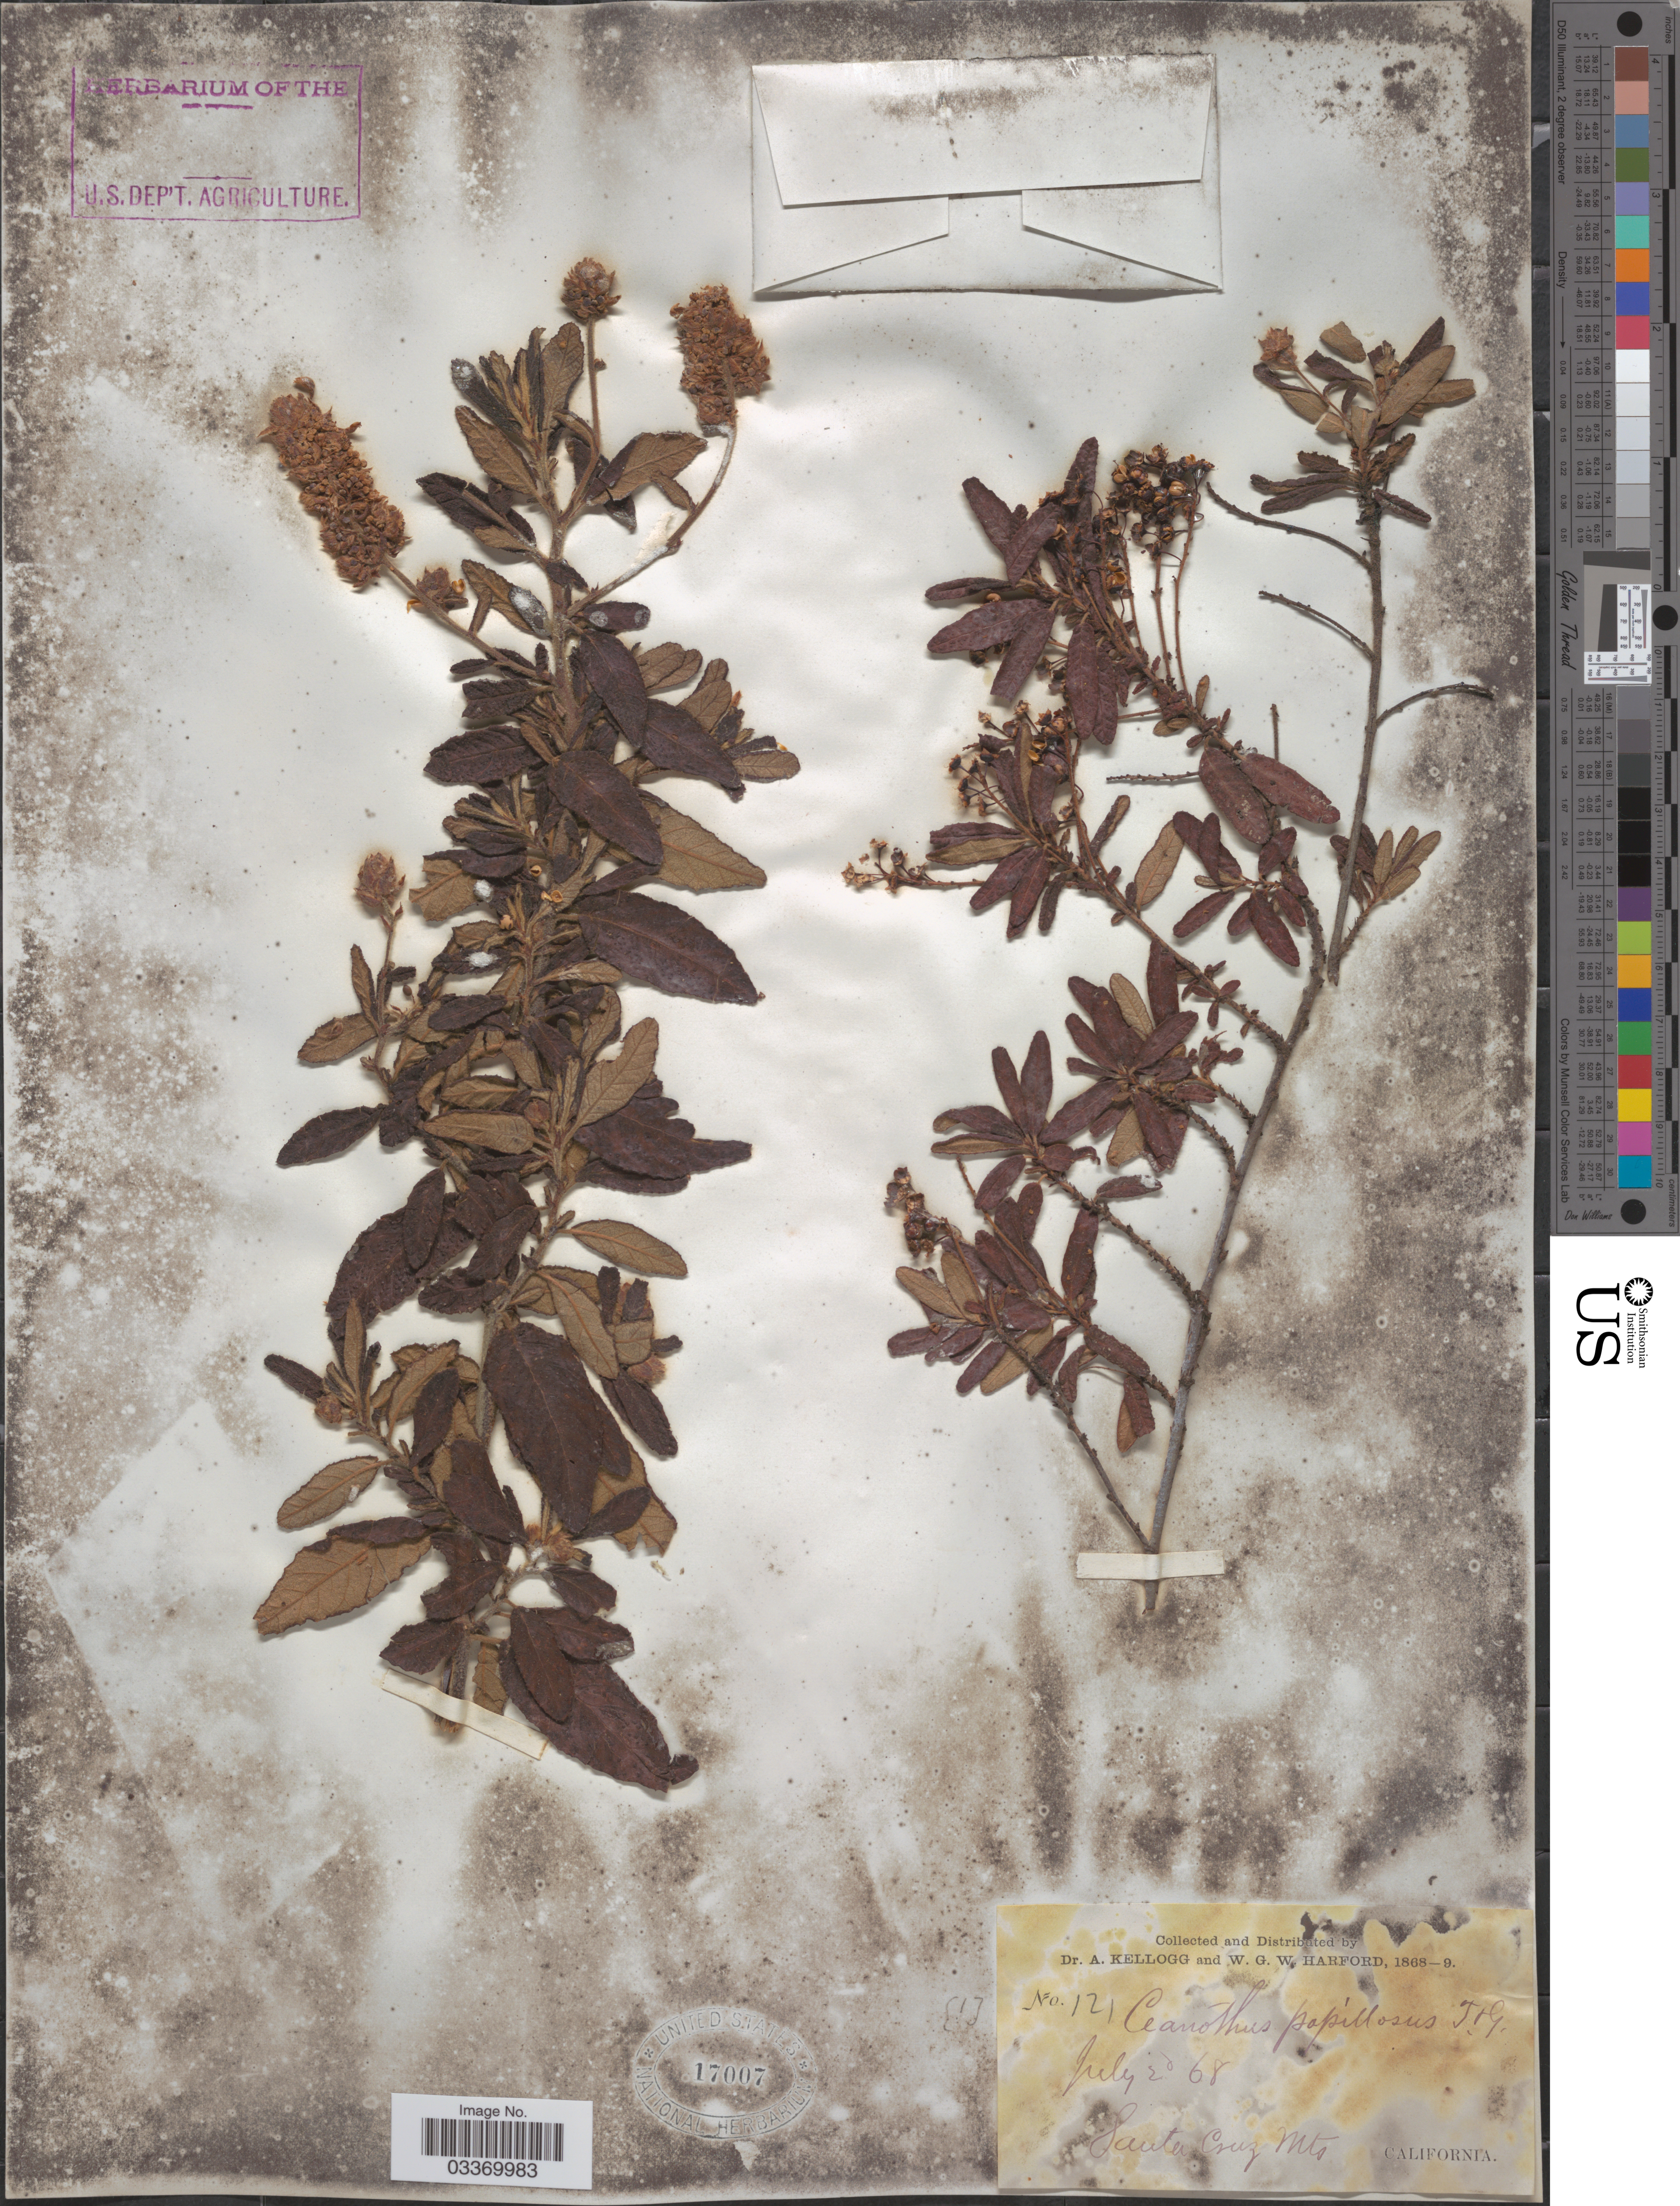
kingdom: Plantae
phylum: Tracheophyta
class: Magnoliopsida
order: Rosales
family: Rhamnaceae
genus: Ceanothus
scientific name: Ceanothus papillosus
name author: Torr. & A. Gray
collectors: A. Kellogg & W. G. W. Harford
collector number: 121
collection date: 1868-07-20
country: United States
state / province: California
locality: Santa Cruz Mts.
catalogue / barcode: US 17007